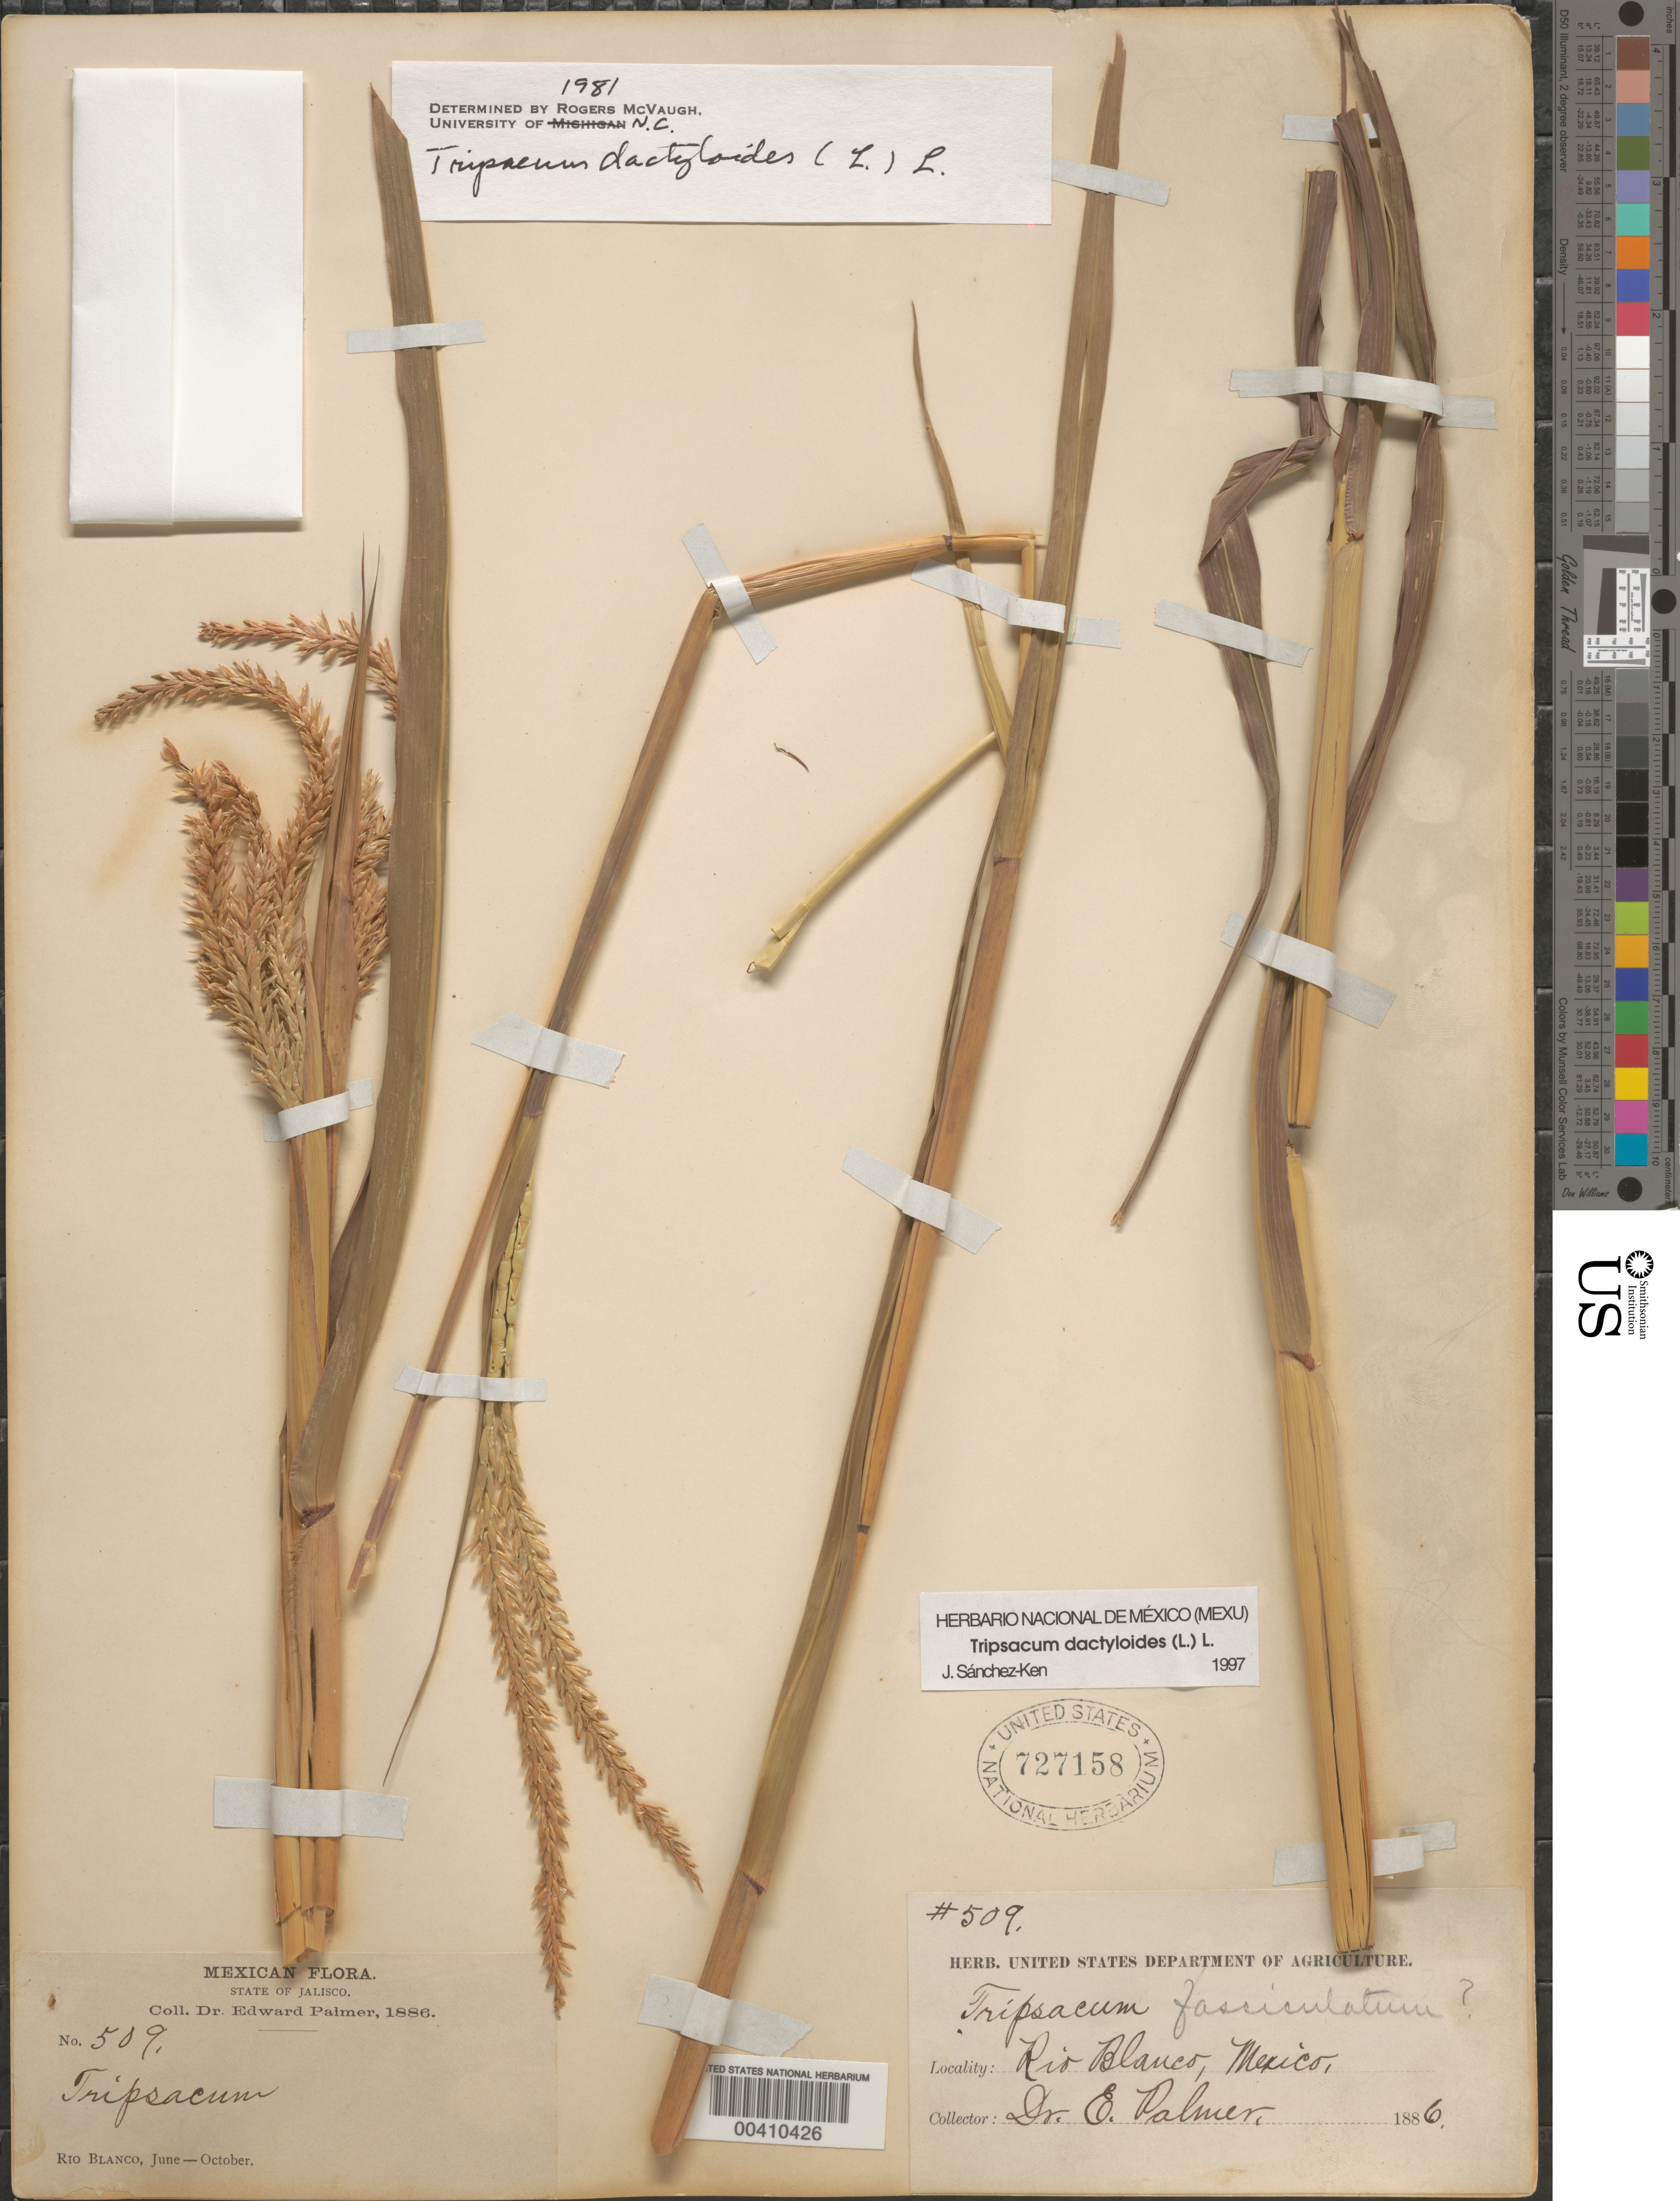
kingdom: Plantae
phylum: Tracheophyta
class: Liliopsida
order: Poales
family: Poaceae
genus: Tripsacum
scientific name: Tripsacum dactyloides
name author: (L.) L.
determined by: McVaugh, R.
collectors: E. Palmer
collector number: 509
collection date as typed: Jun 1886 to Oct 1886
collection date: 1886-06/1886-10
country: Mexico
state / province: Jalisco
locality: Rio Blanco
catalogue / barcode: US 727158